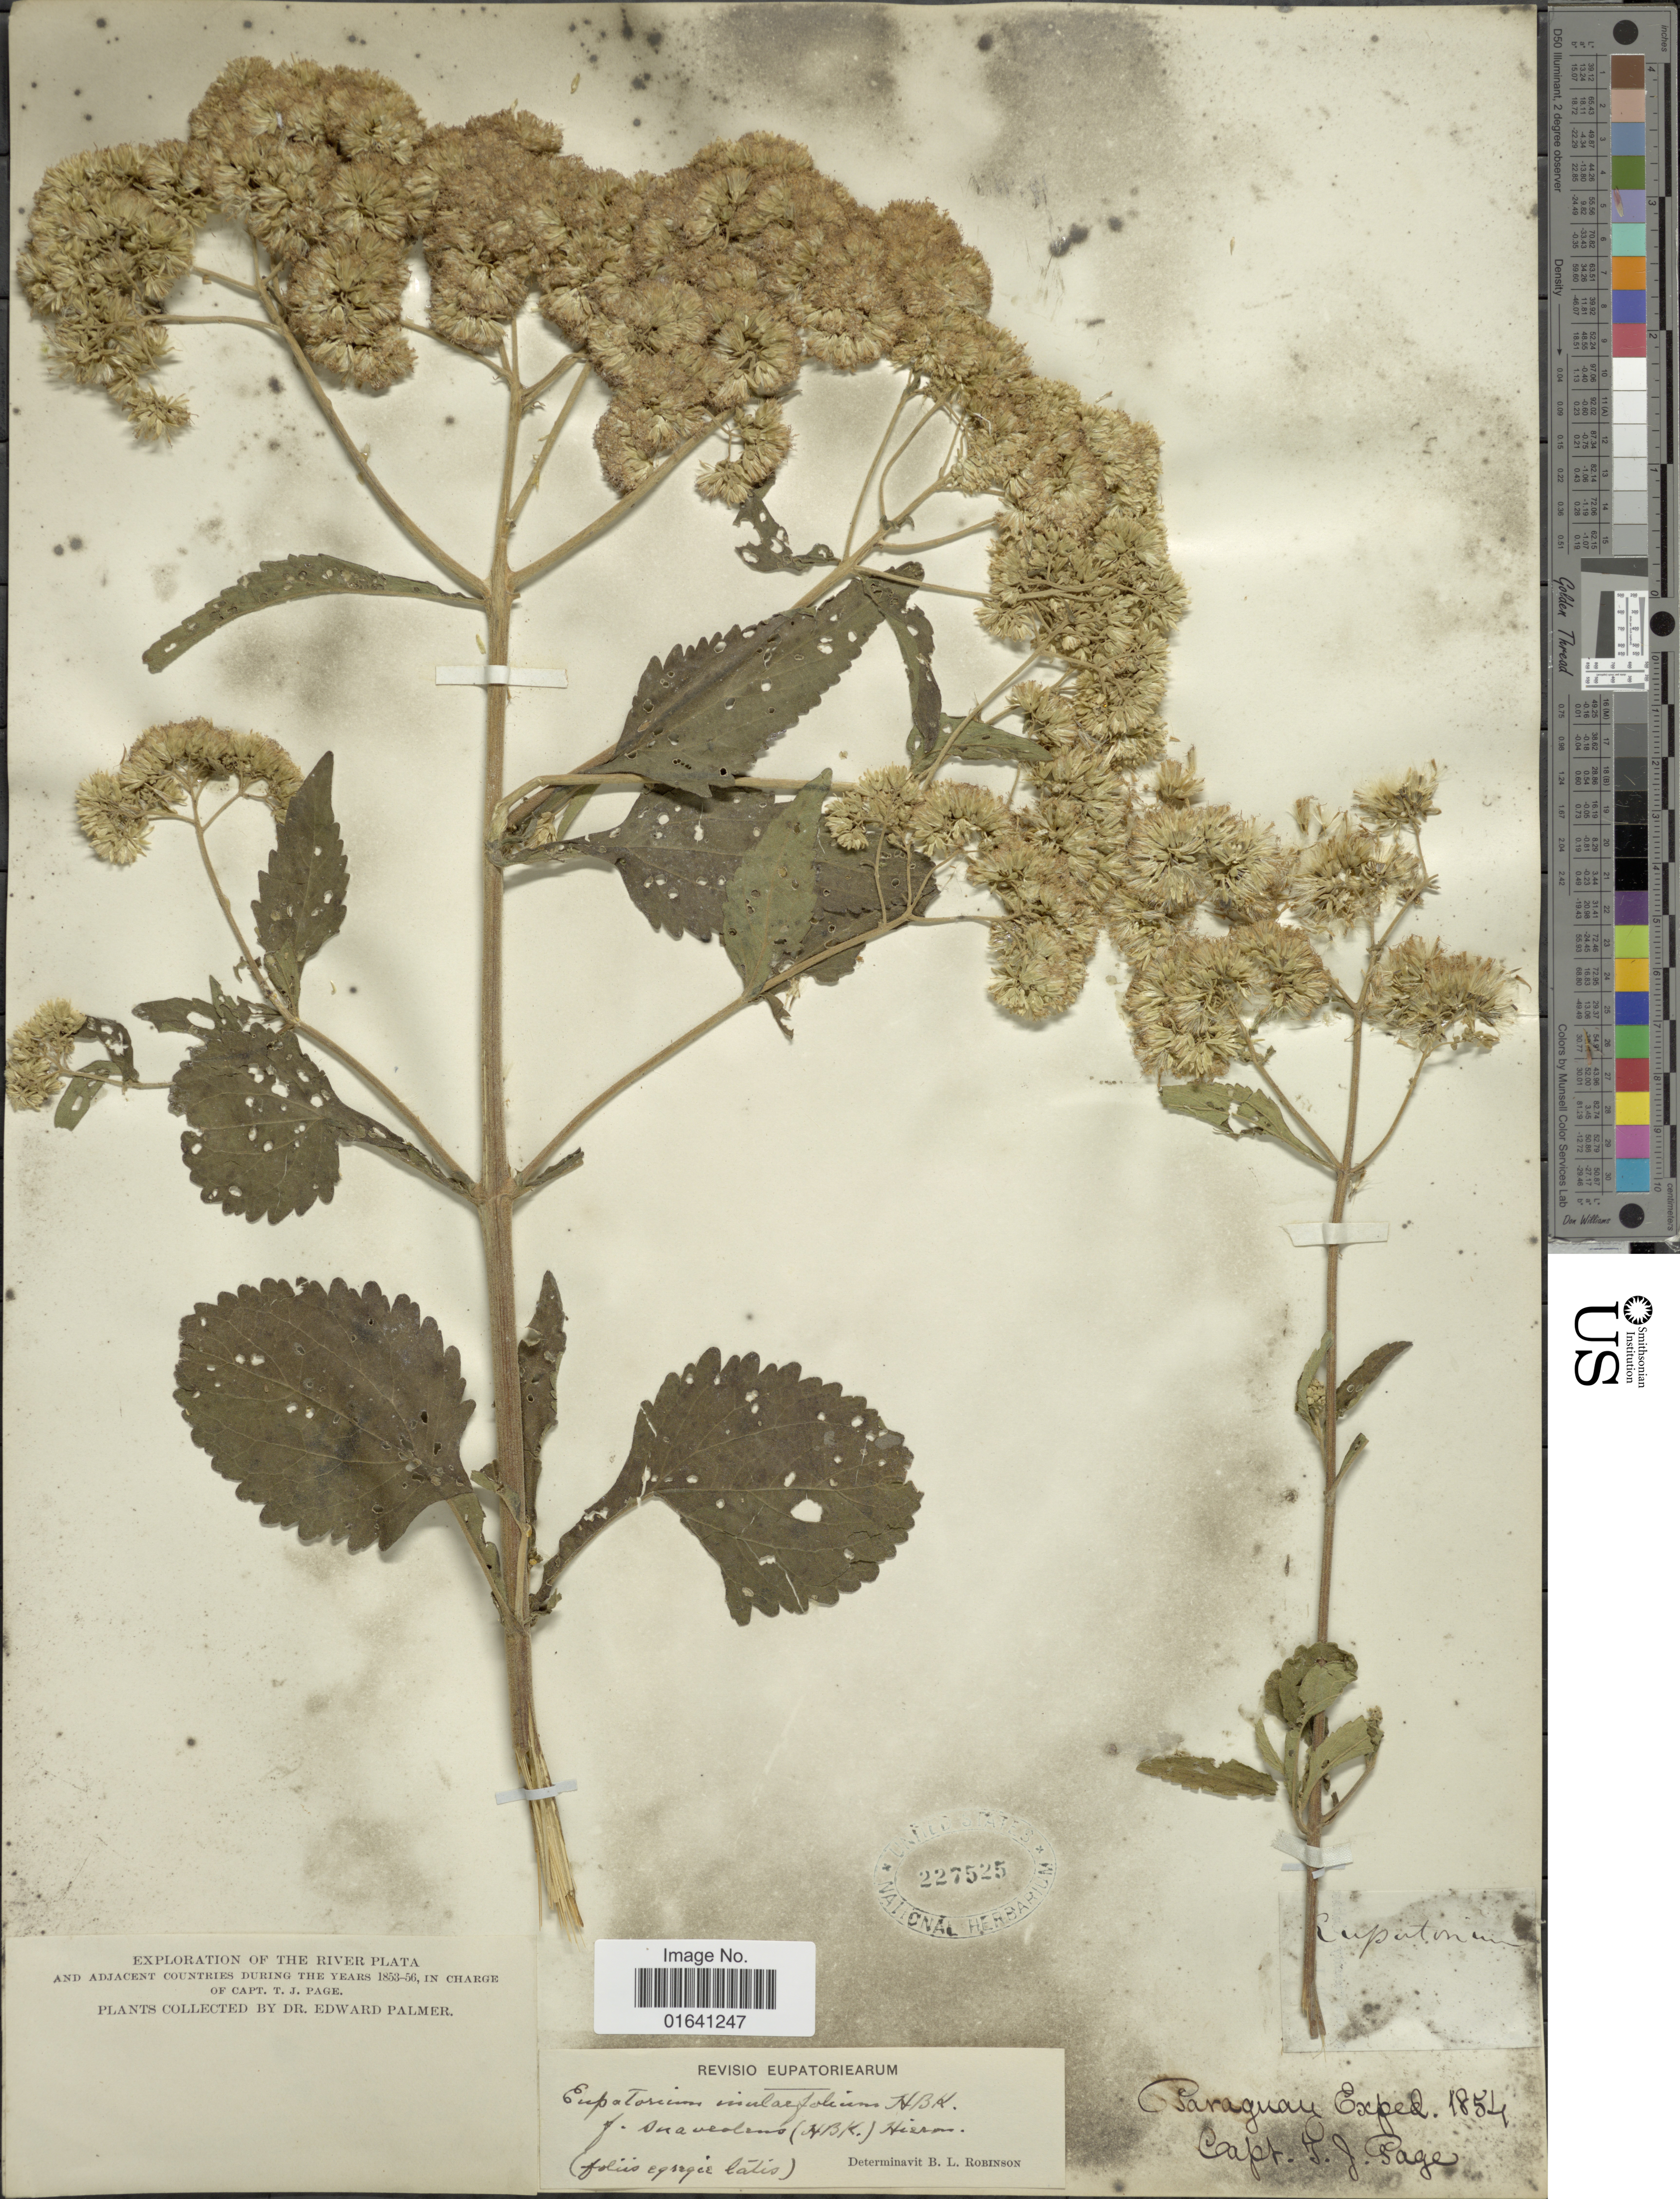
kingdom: Plantae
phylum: Tracheophyta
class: Magnoliopsida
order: Asterales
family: Asteraceae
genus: Austroeupatorium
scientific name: Austroeupatorium inulaefolium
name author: (Kunth) R.M. King & H. Rob.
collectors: T. J. Page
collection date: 1853/1856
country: Paraguay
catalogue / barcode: US 227525